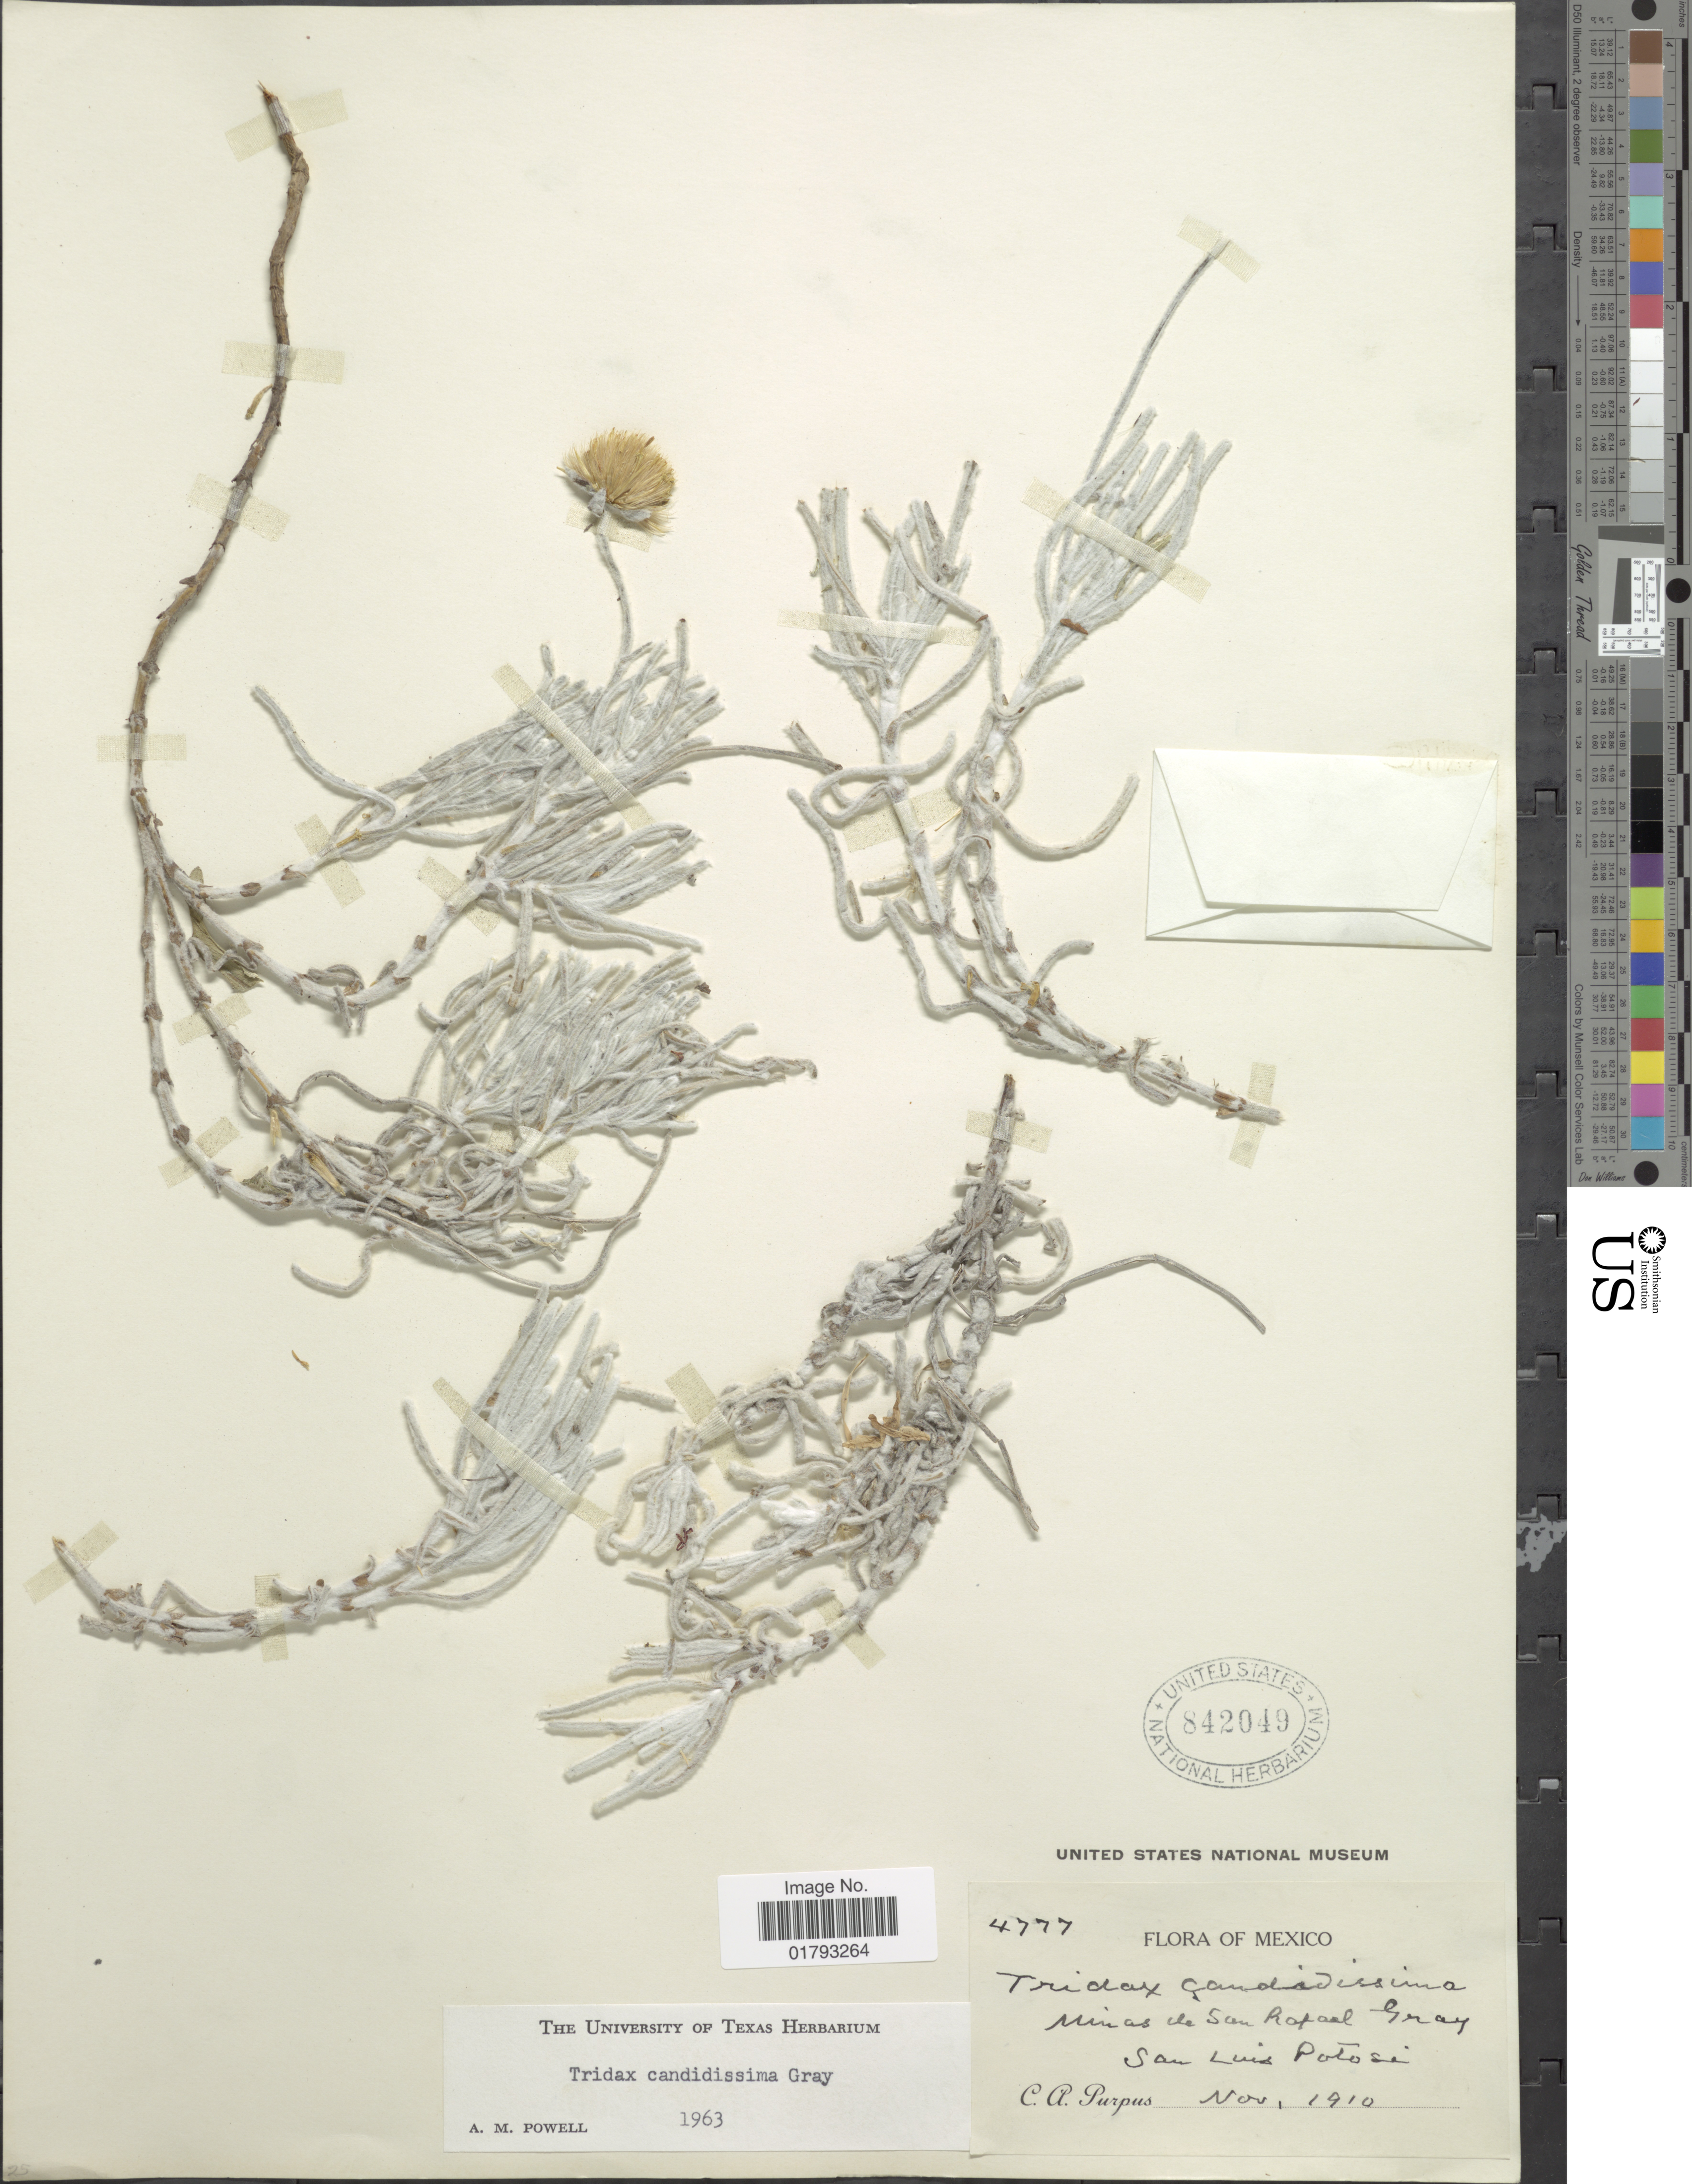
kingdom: Plantae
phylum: Tracheophyta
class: Magnoliopsida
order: Asterales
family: Asteraceae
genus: Tridax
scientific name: Tridax candidissima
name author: A. Gray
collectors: C. A. Purpus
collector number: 4777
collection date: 1910-11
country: Mexico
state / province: San Luis Potosí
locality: Minas de San Rafael Gray, San Luis Potosi.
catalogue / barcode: US 842049